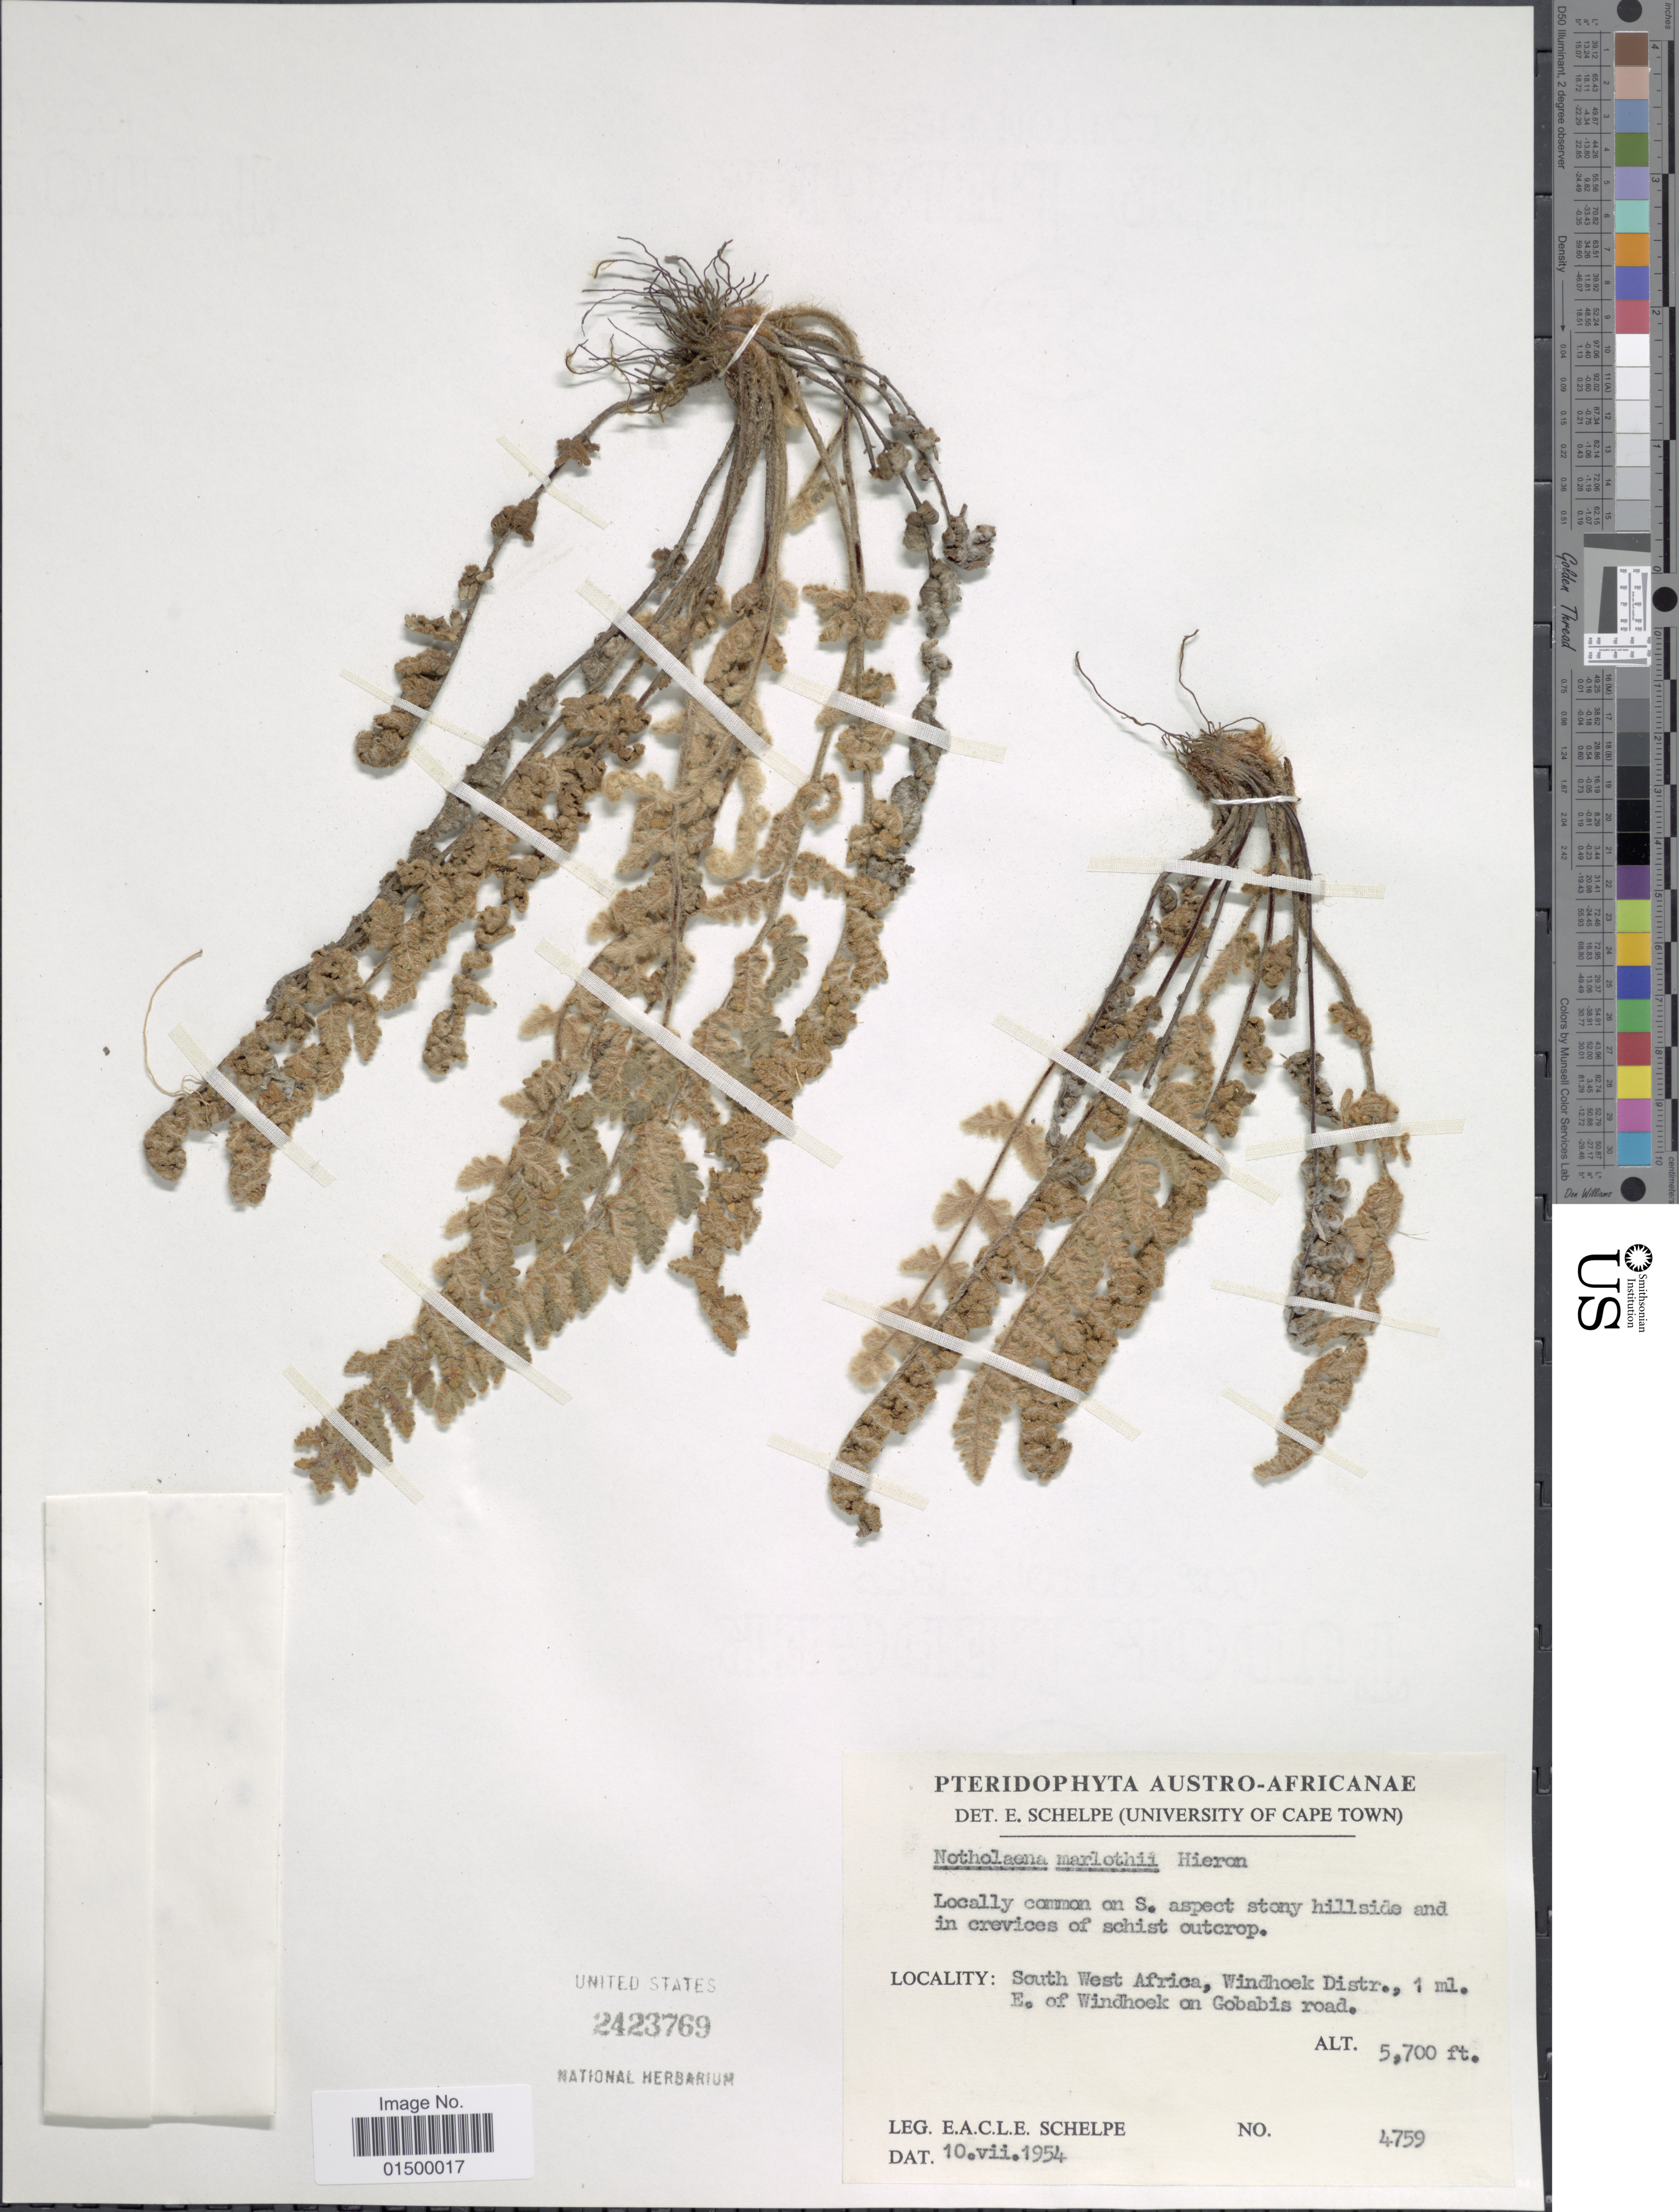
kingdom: Plantae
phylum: Tracheophyta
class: Polypodiopsida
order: Polypodiales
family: Pteridaceae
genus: Cheilanthes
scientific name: Cheilanthes marlothii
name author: (Hieron.) Domin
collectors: E. A. C. L. E. Schelpe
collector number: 4759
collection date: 1954-07-10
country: Namibia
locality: South West Africa, Windhoek Distr., 1 ml. E. of Windhoek on Gobabis Road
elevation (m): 1737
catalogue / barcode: US 2423769